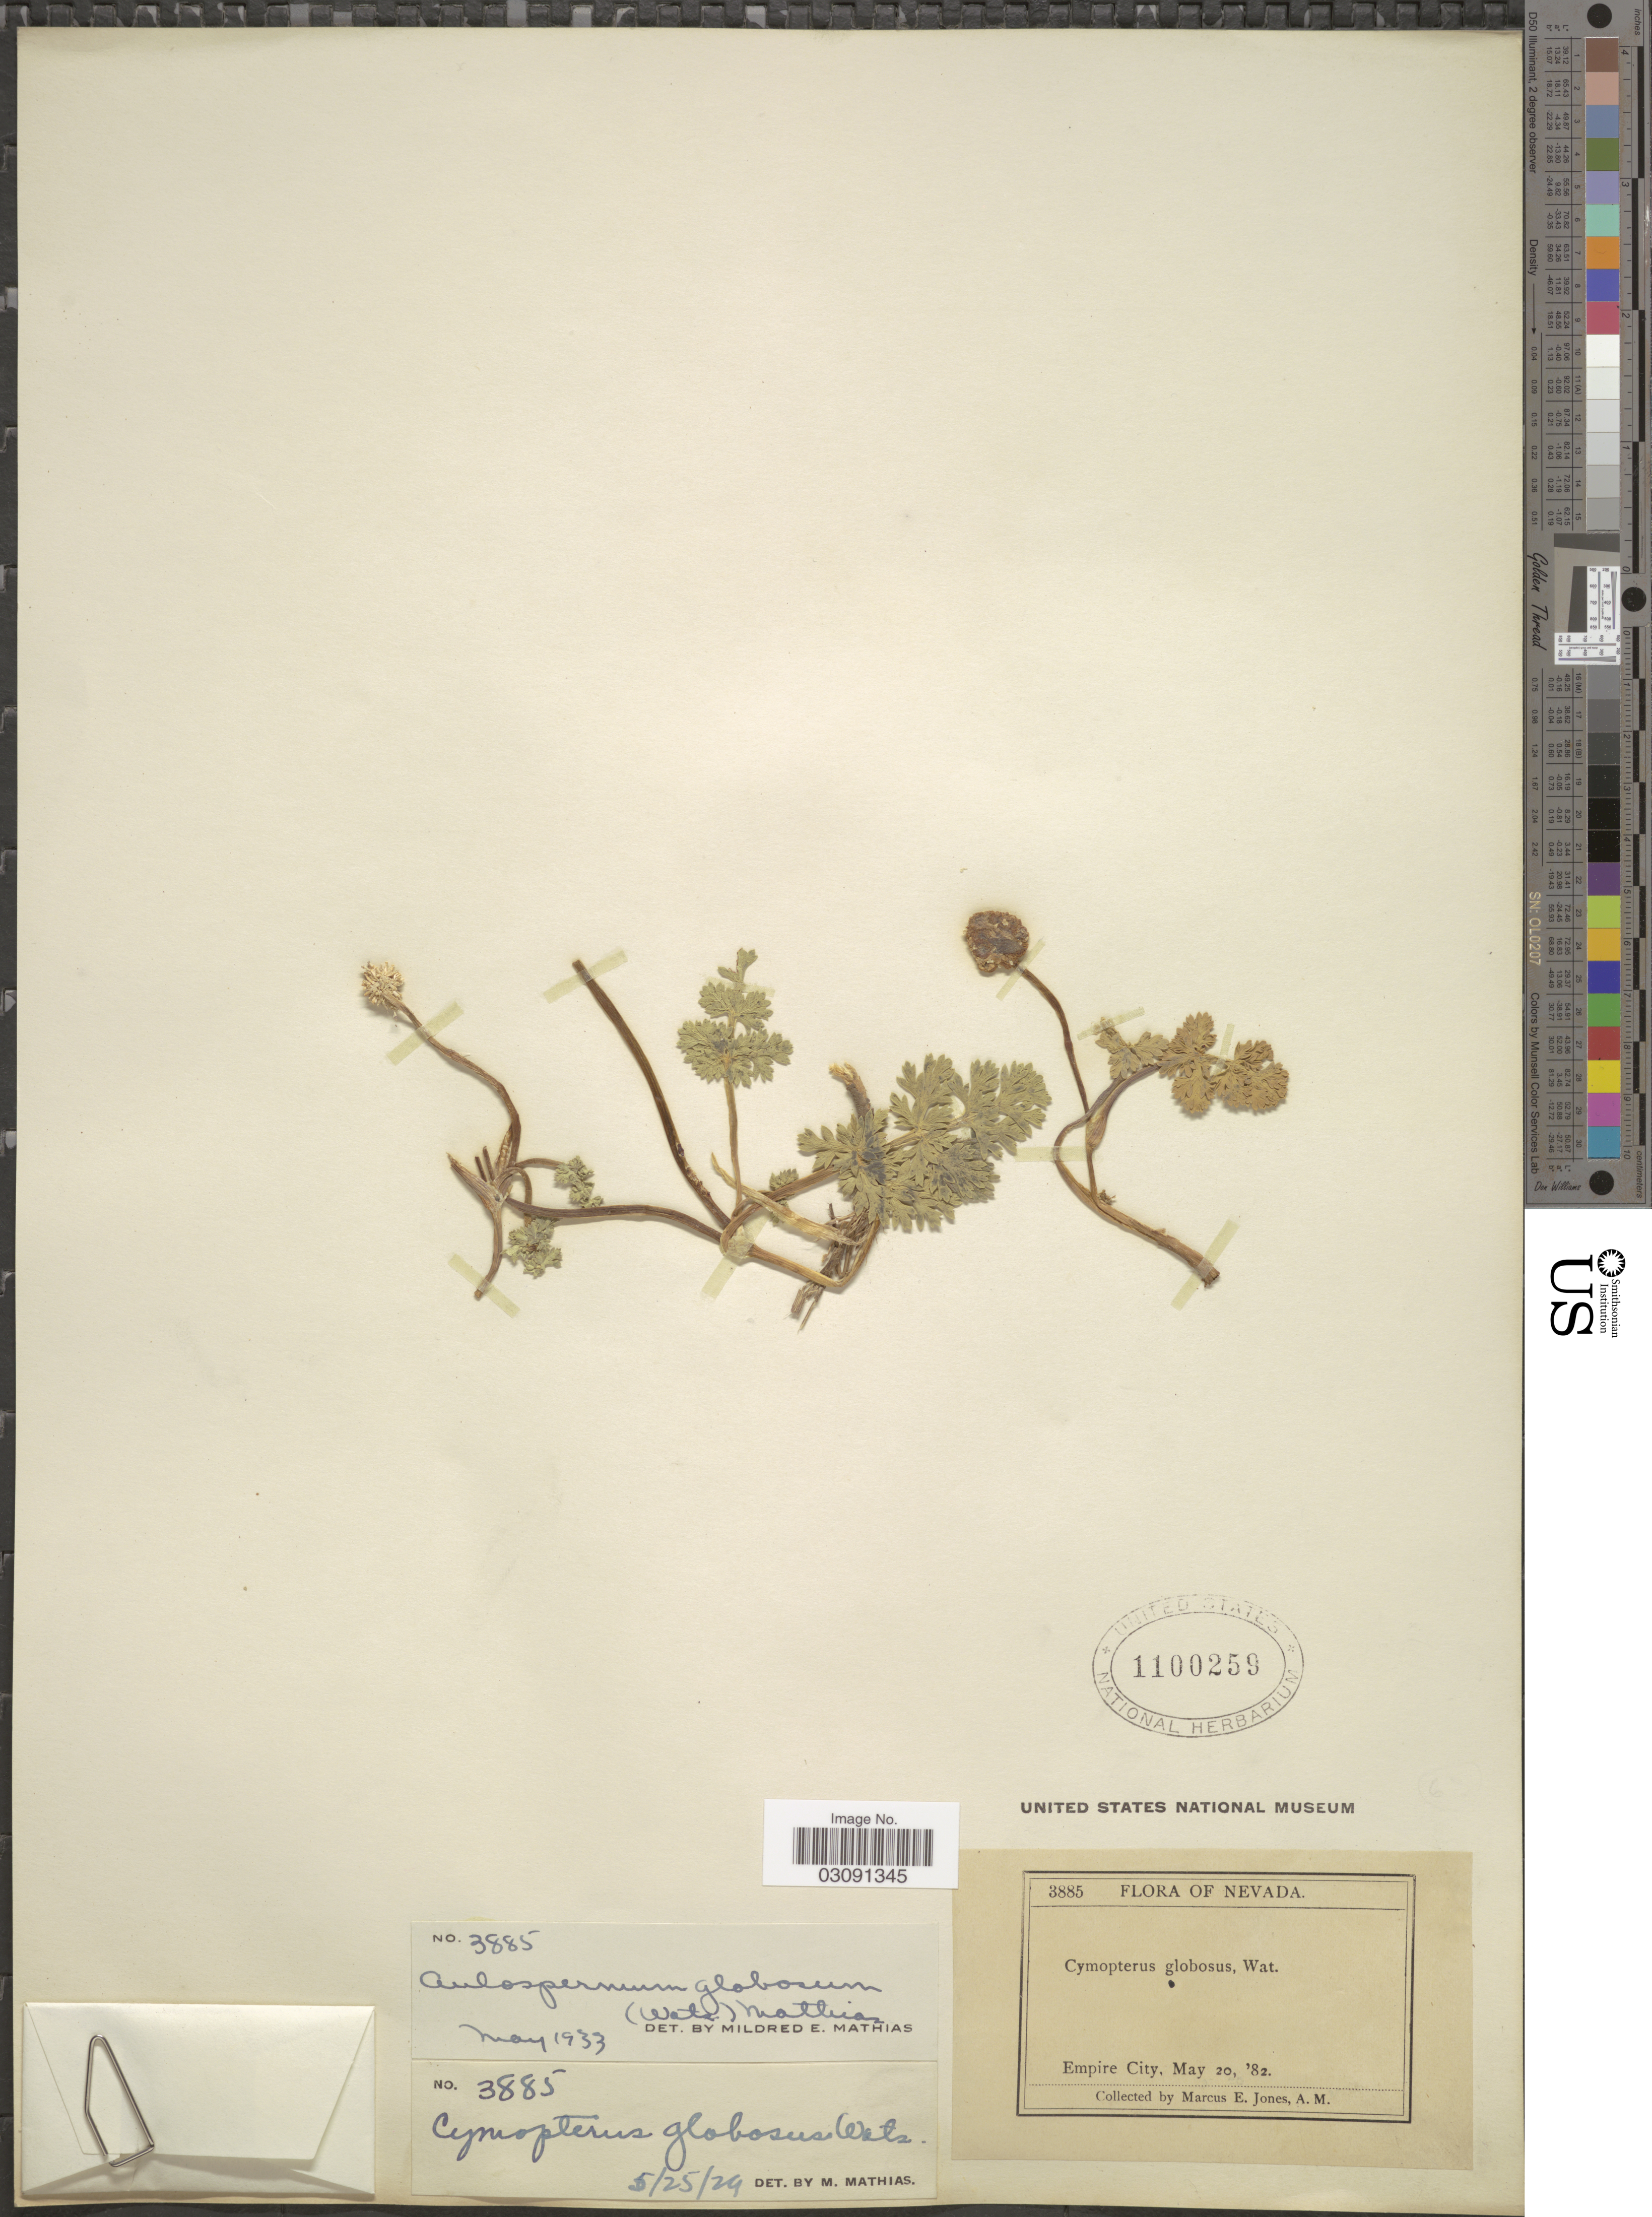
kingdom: Plantae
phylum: Tracheophyta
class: Magnoliopsida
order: Apiales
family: Apiaceae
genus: Cymopterus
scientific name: Cymopterus globosus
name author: (S. Watson) S. Watson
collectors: M. E. Jones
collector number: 3885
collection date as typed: Transcribed d/m/y: 20/5/82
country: United States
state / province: Nevada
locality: Empire City.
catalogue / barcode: US 1100259